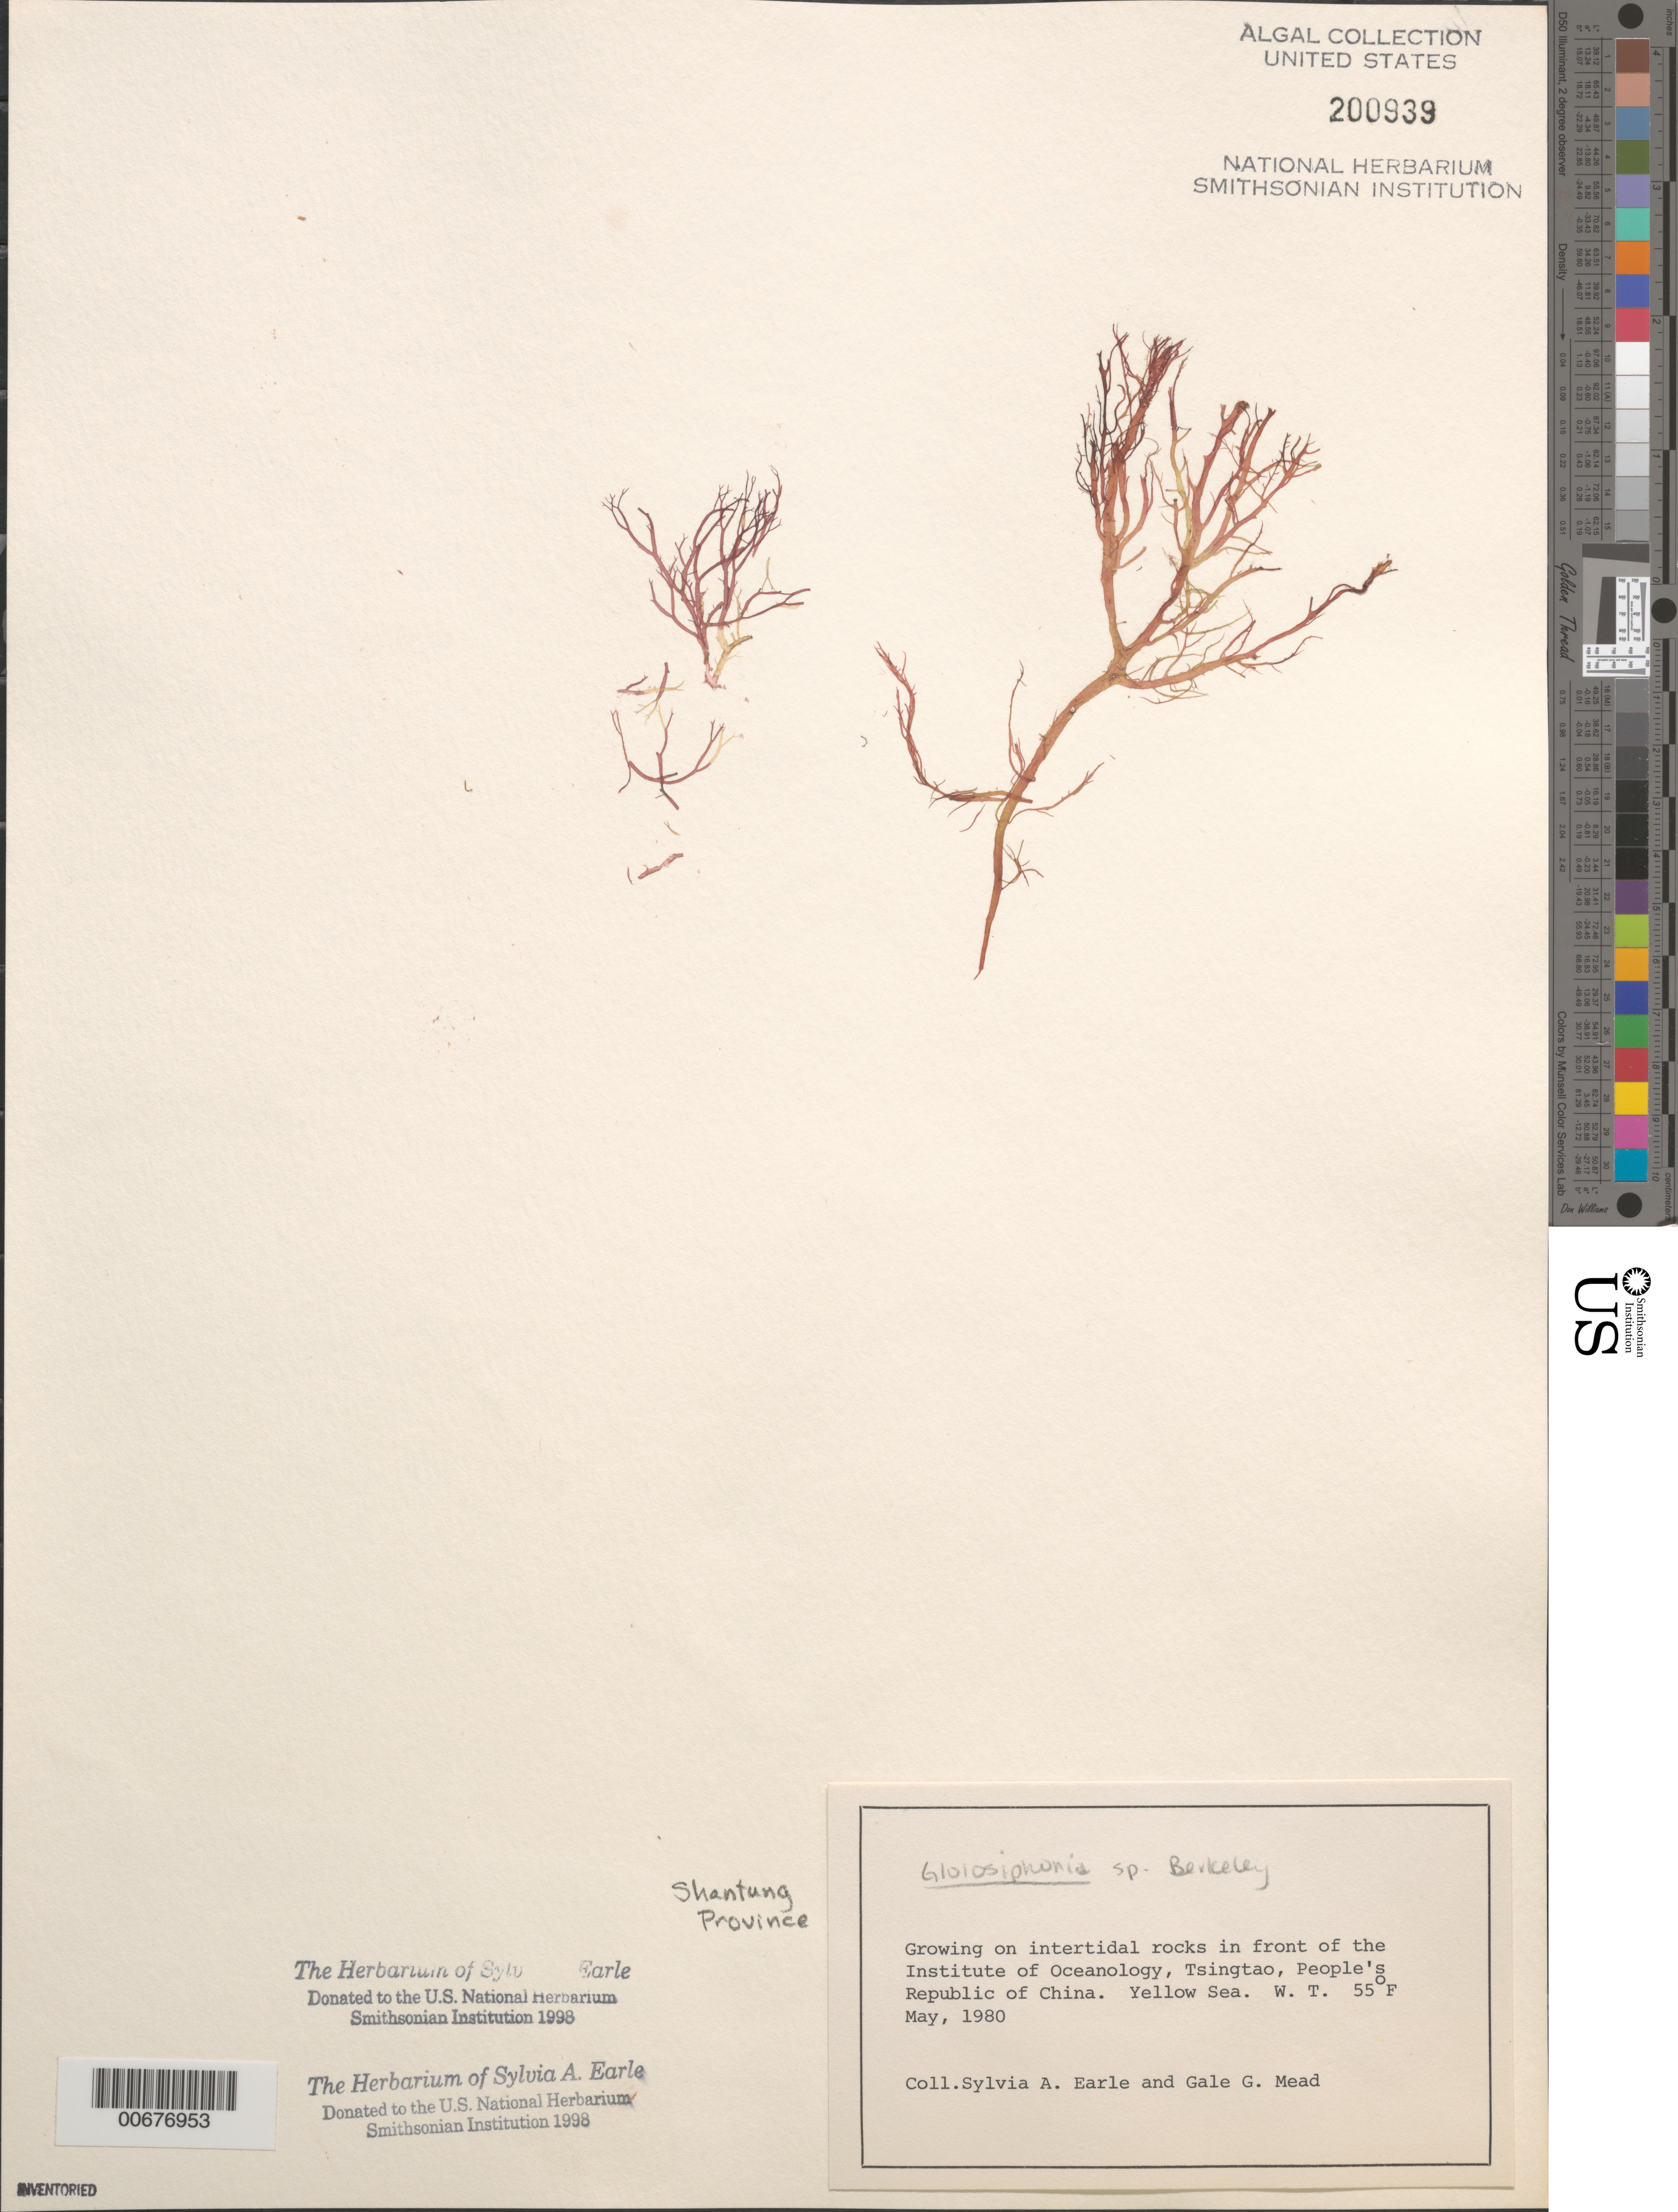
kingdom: Plantae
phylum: Rhodophyta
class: Florideophyceae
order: Gigartinales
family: Gloiosiphoniaceae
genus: Gloiosiphonia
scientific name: Gloiosiphonia verticillaris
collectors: P. McKown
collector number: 421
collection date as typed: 27 Apr 1978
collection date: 1978-04-27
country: United States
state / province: California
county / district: San Mateo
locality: North of Pigeon Point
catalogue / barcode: US 200939